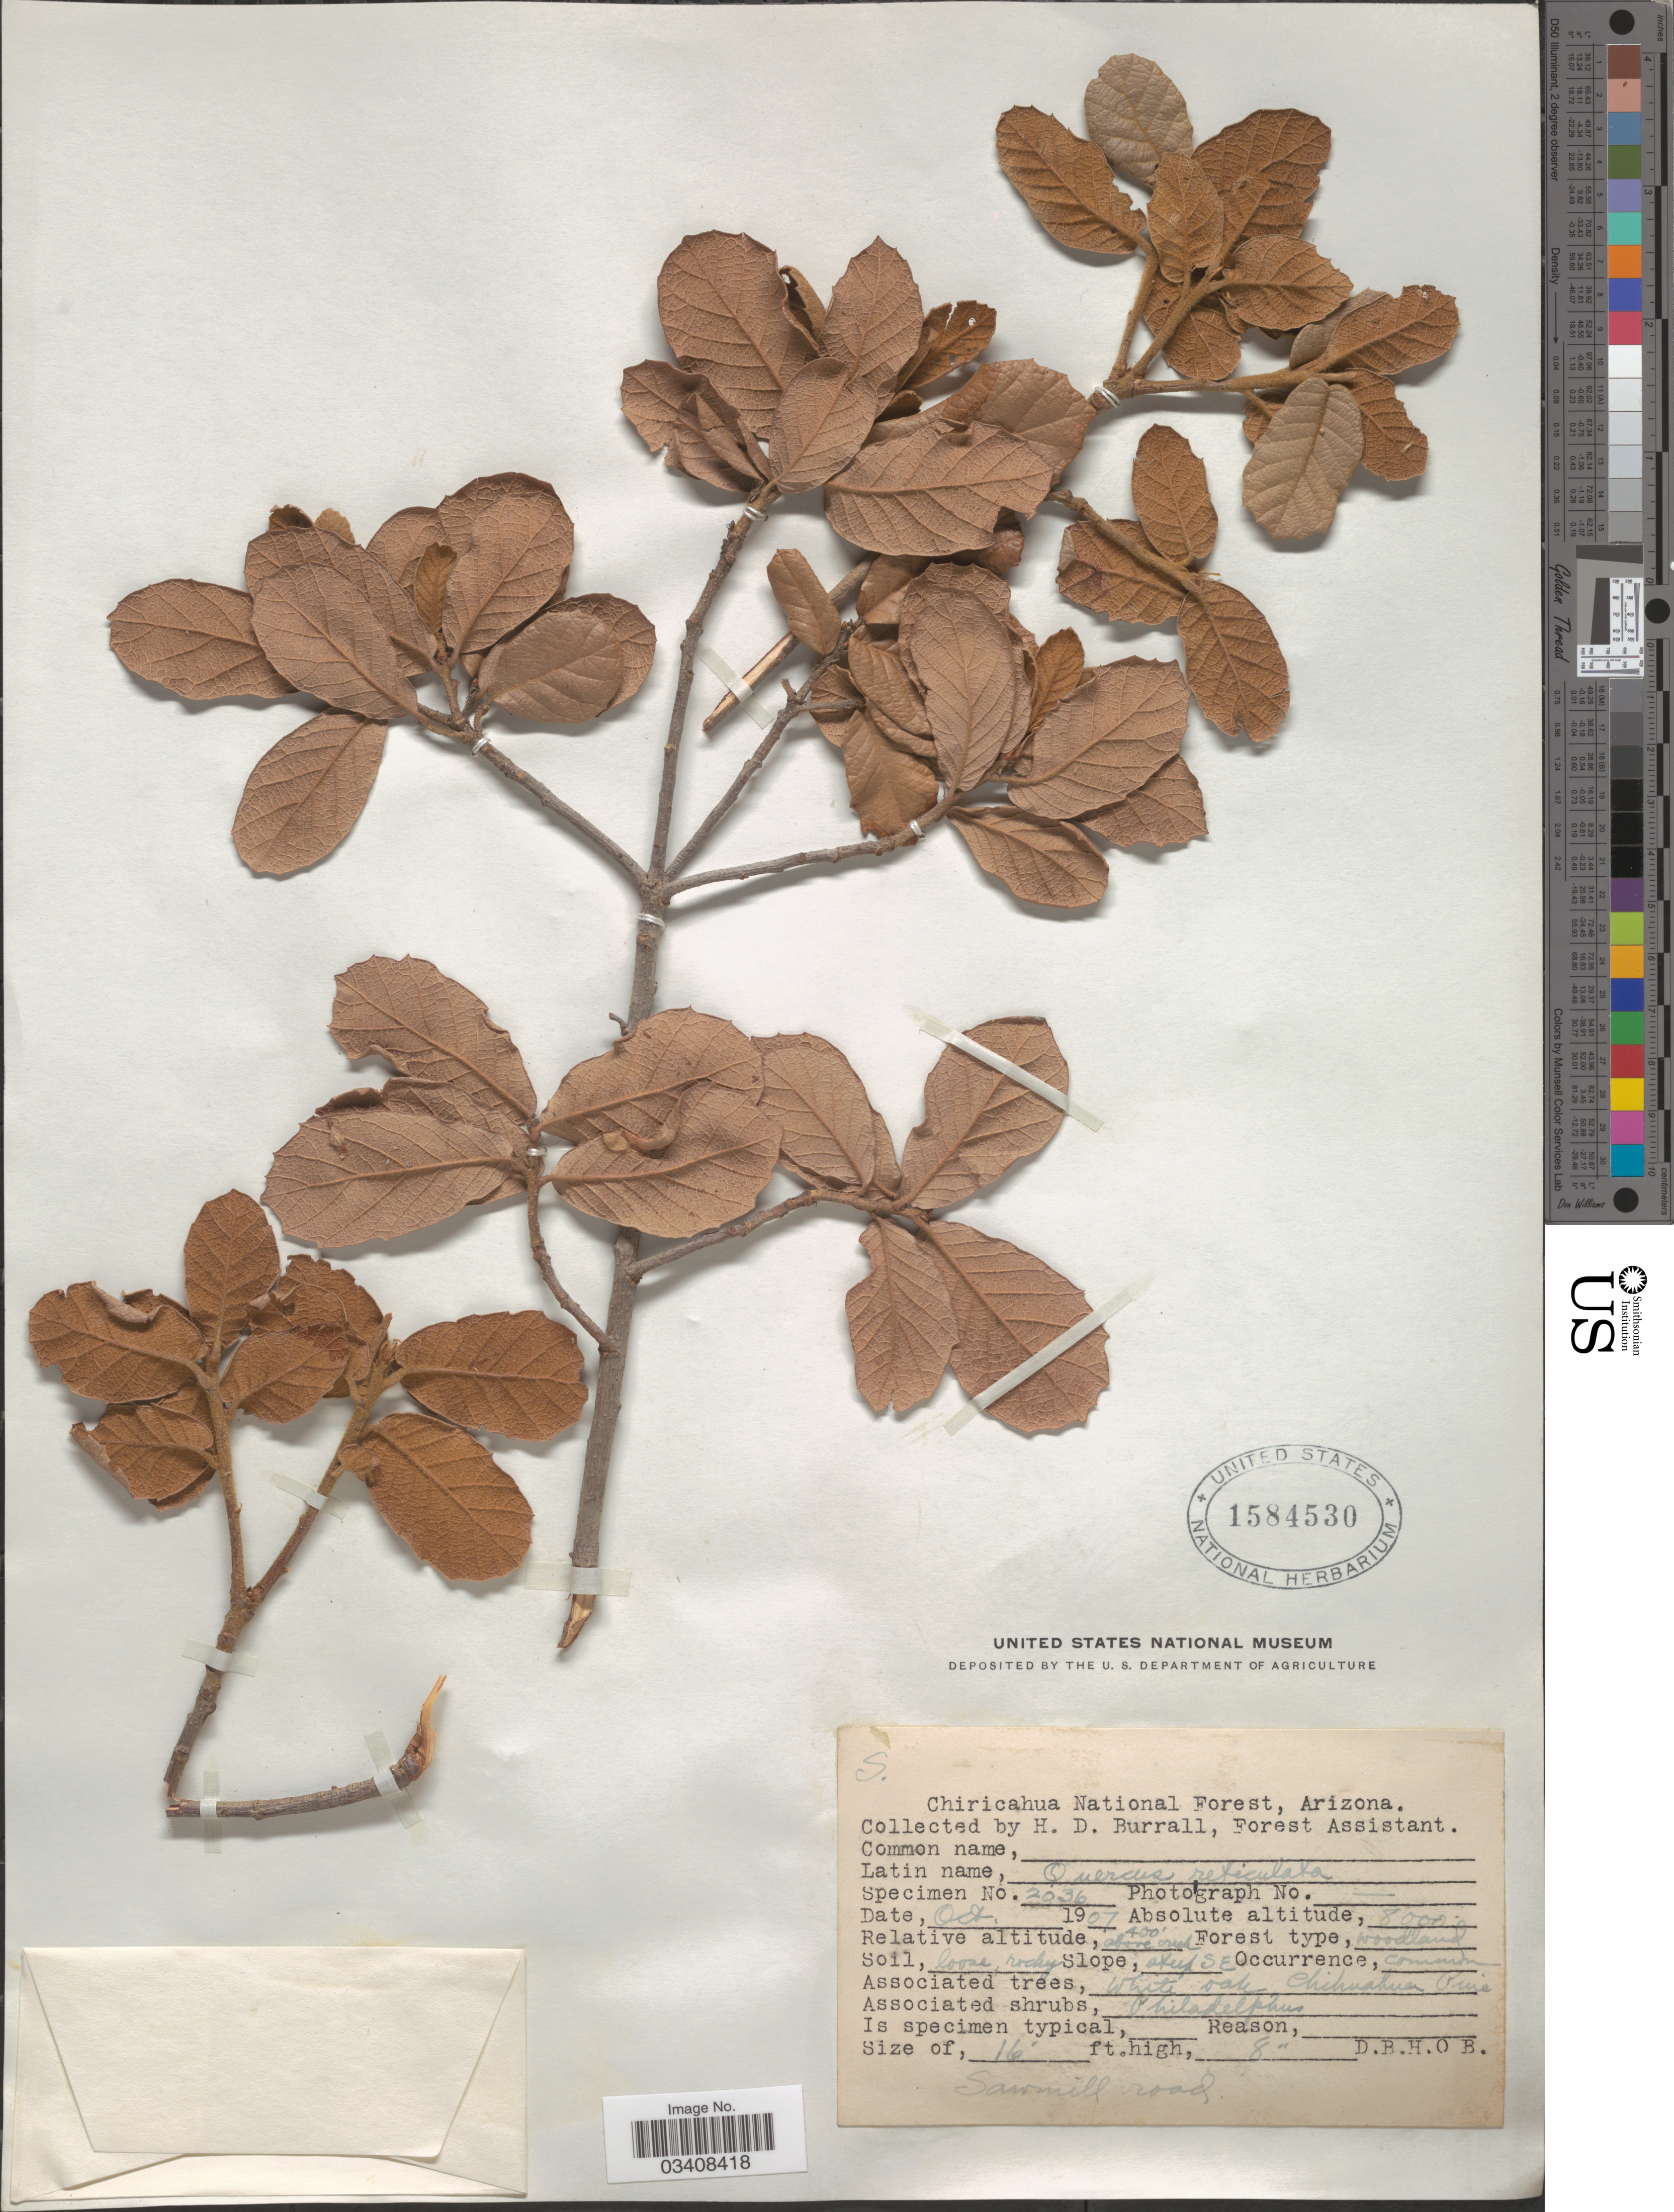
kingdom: Plantae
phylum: Tracheophyta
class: Magnoliopsida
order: Fagales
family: Fagaceae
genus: Quercus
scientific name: Quercus rugosa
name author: Née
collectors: H. Burrall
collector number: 2036?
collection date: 1907-10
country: United States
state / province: Arizona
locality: Chiricahua National Forest.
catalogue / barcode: US 1584530